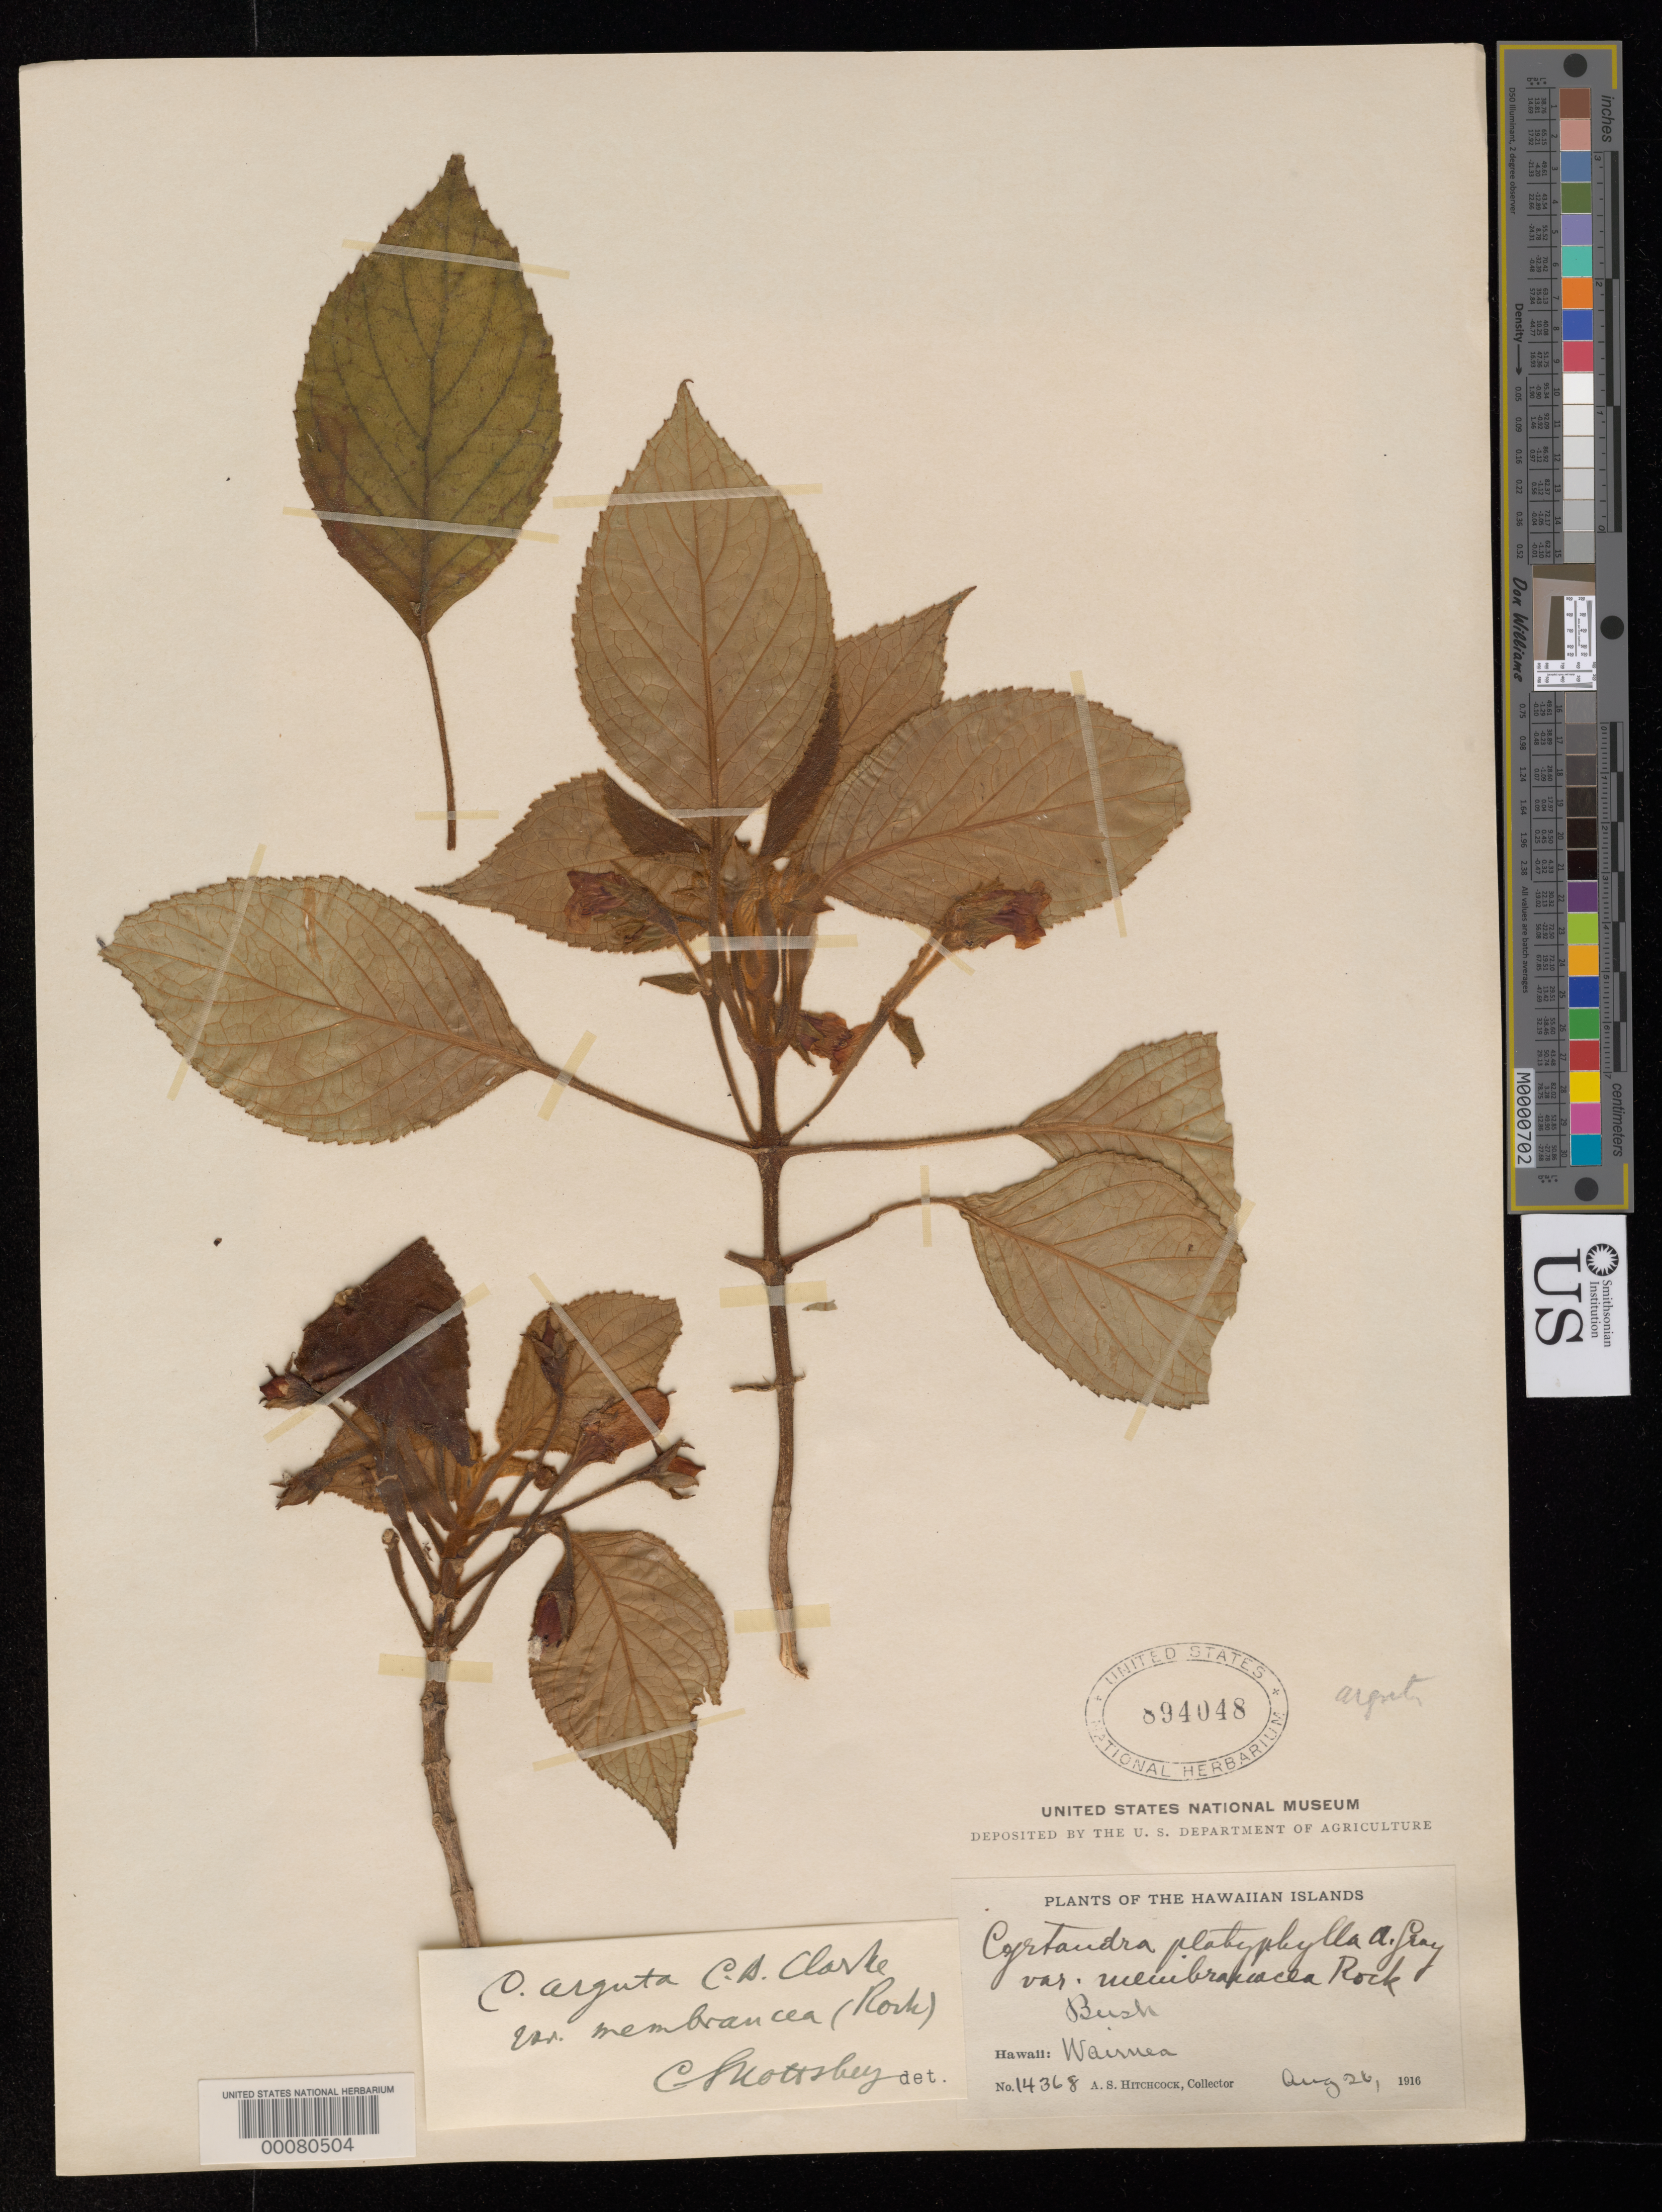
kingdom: Plantae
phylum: Tracheophyta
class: Magnoliopsida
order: Lamiales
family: Gesneriaceae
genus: Cyrtandra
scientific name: Cyrtandra arguta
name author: (A. Gray) C.B. Clarke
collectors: A. S. Hitchcock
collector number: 14368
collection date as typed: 26 Aug 1916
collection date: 1916-08-26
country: United States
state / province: Hawaii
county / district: Kauai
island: Kaua'i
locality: Waimea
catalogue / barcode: US 894048